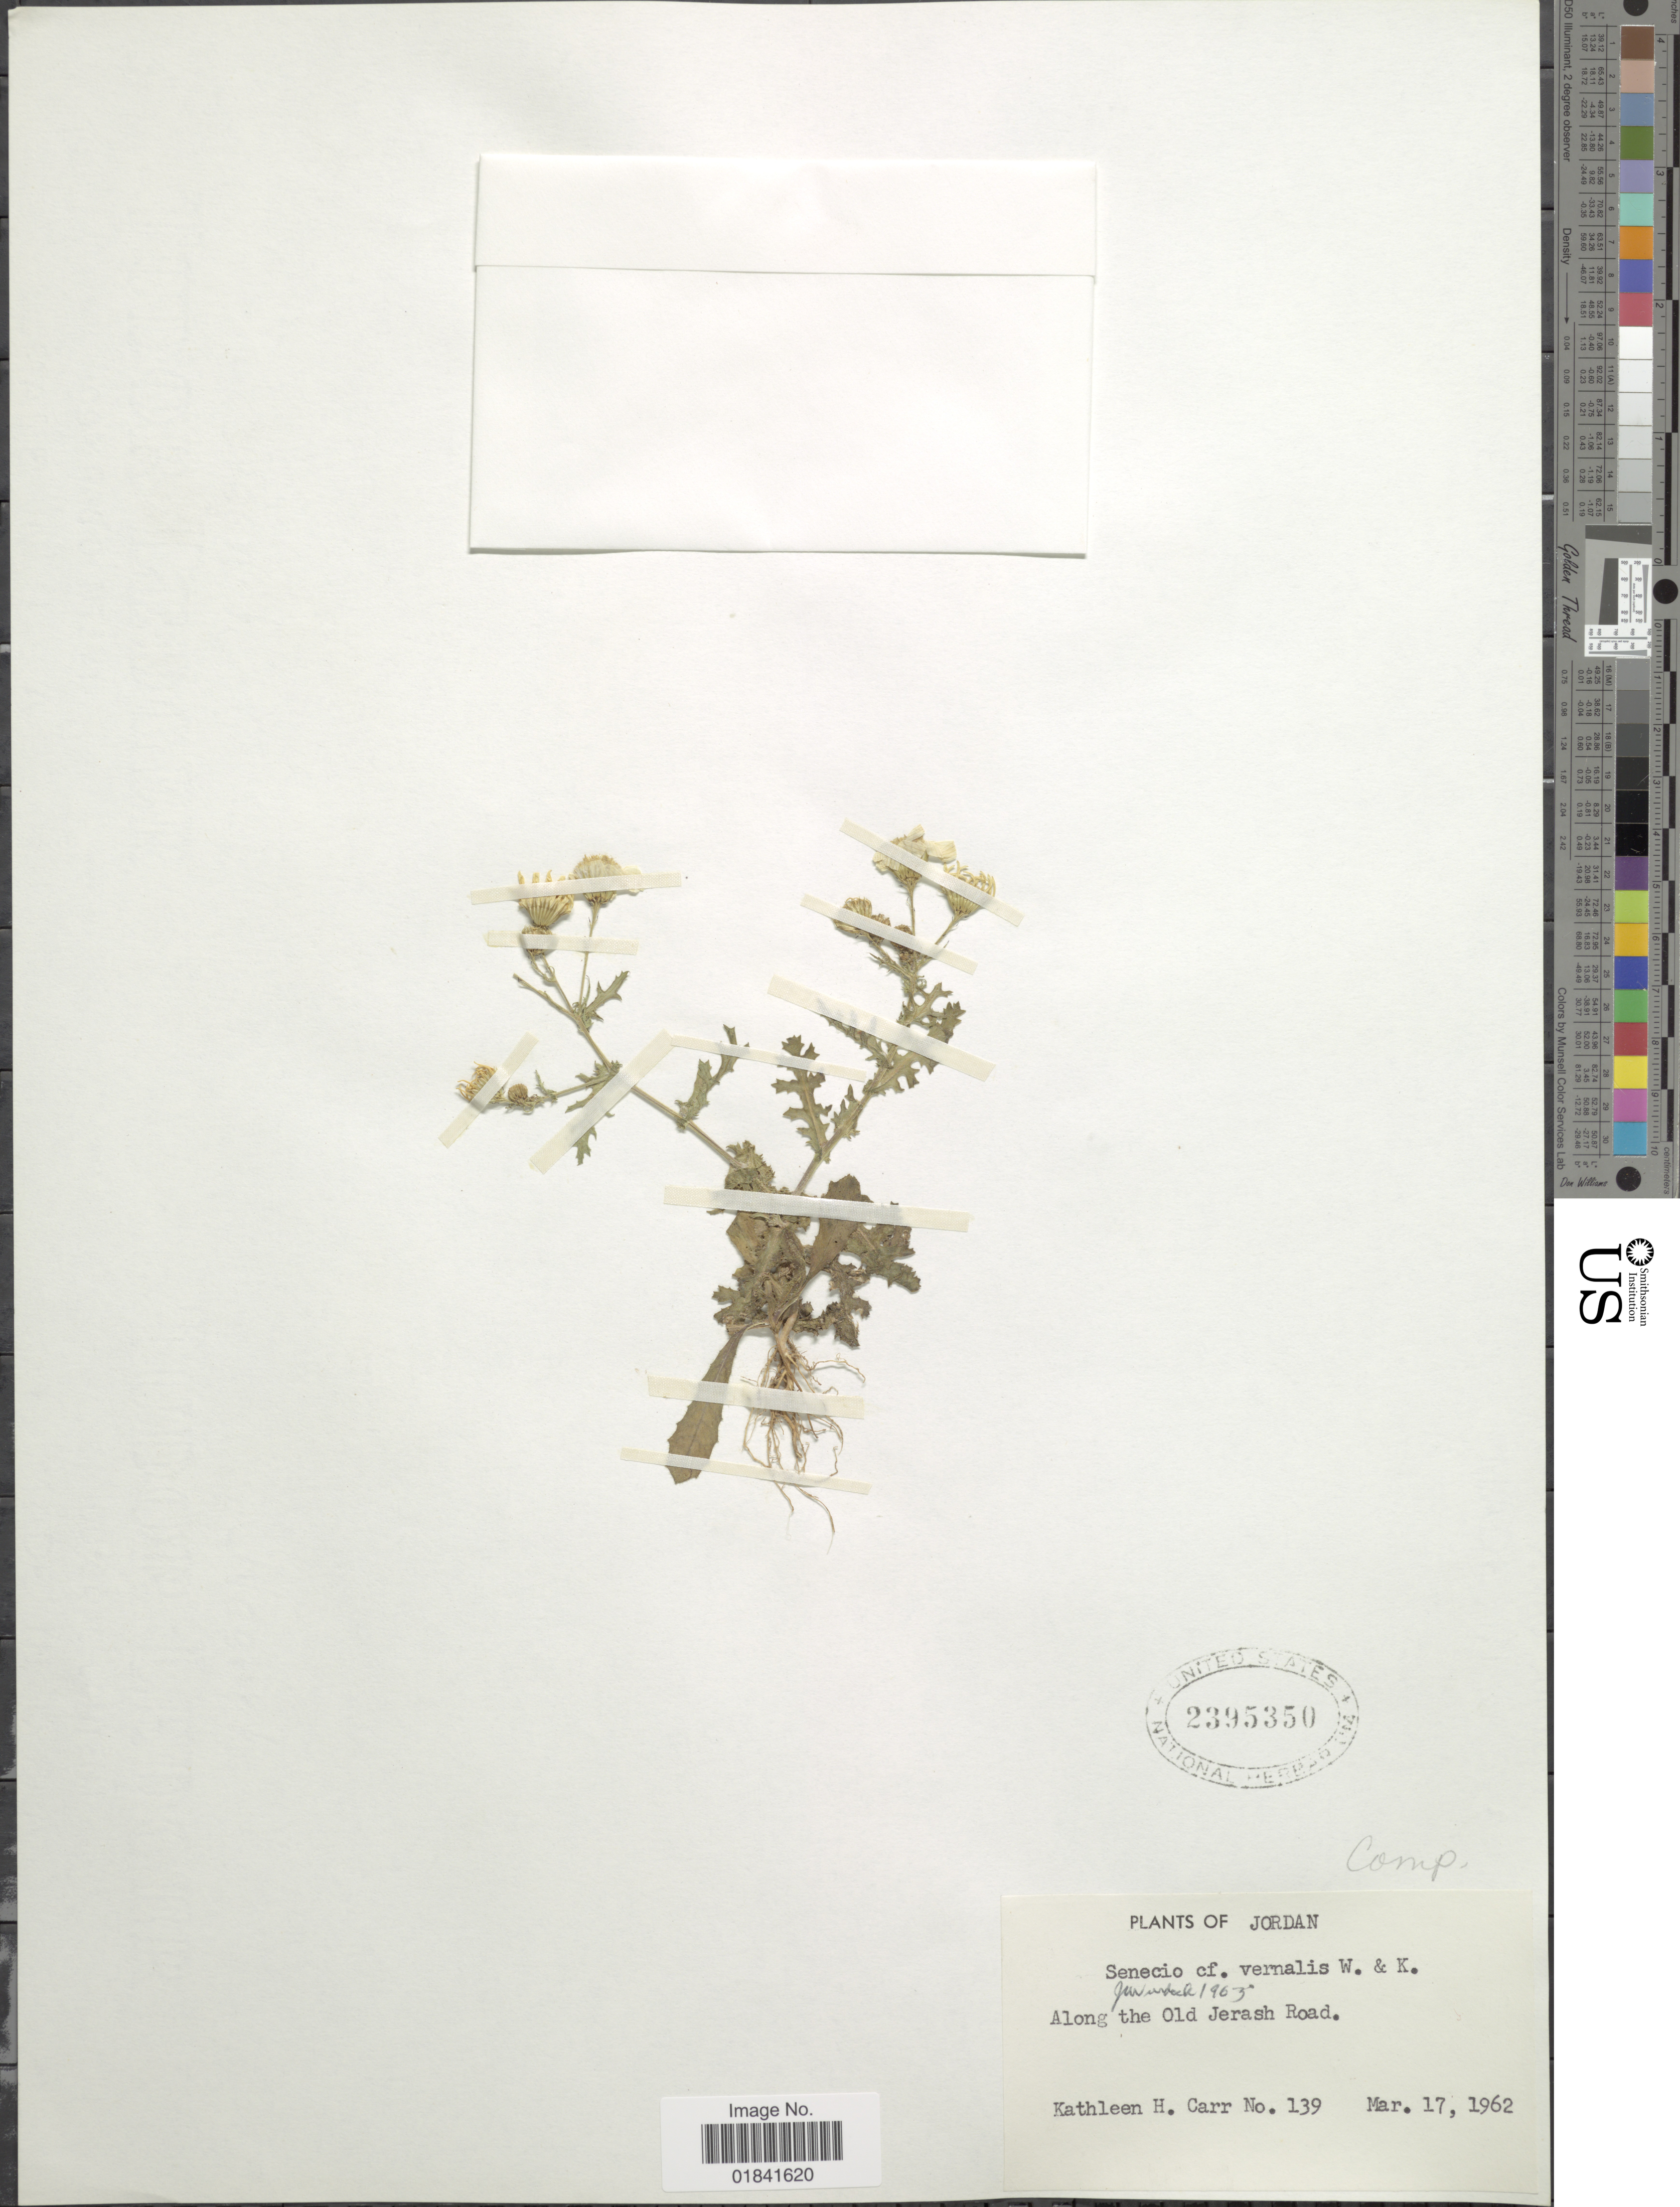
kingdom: Plantae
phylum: Tracheophyta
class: Magnoliopsida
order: Asterales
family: Asteraceae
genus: Senecio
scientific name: Senecio vernalis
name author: Franch.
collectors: K. Carr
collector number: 139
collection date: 1962-03-17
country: Jordan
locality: Along the Old Jerash Road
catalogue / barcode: US 2395350